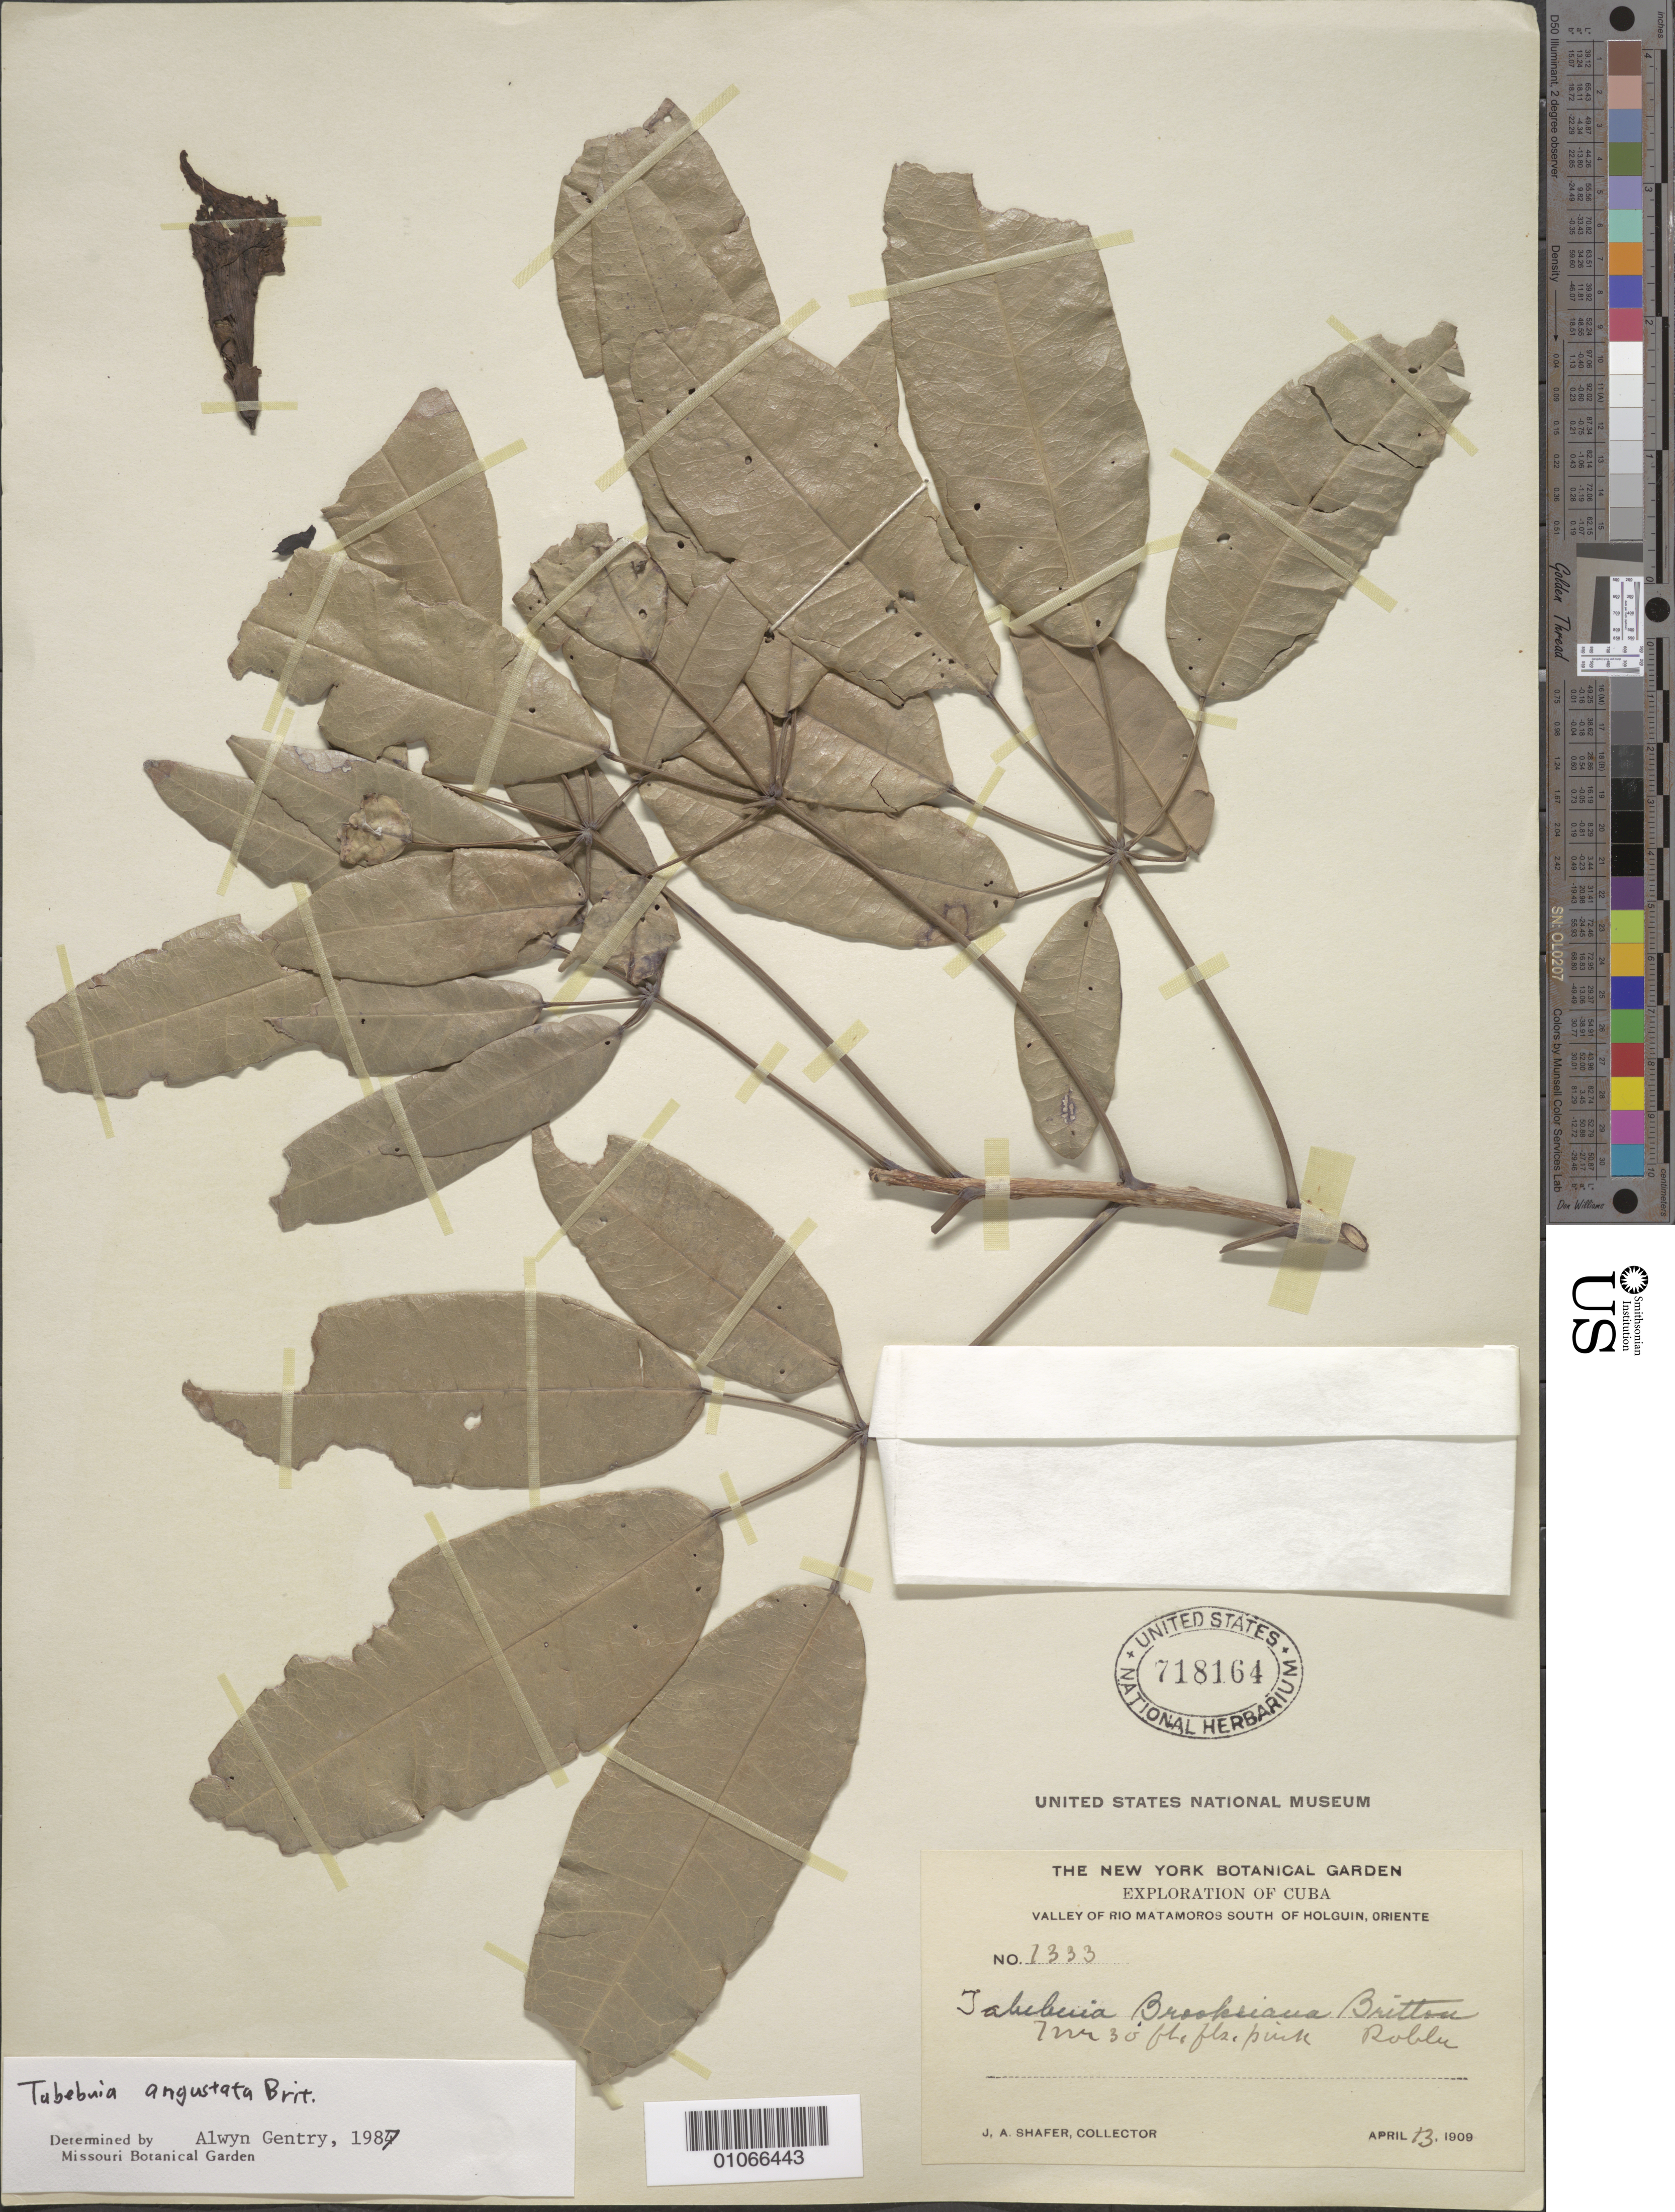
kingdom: Plantae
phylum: Tracheophyta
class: Magnoliopsida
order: Lamiales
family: Bignoniaceae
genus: Tabebuia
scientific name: Tabebuia angustata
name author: Britton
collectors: J. A. Shafer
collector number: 1333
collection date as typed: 13 Apr 1909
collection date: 1909-04-13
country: Cuba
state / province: Holguín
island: Cuba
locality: Valley of Rio Matamoros south of Holguin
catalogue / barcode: US 718164